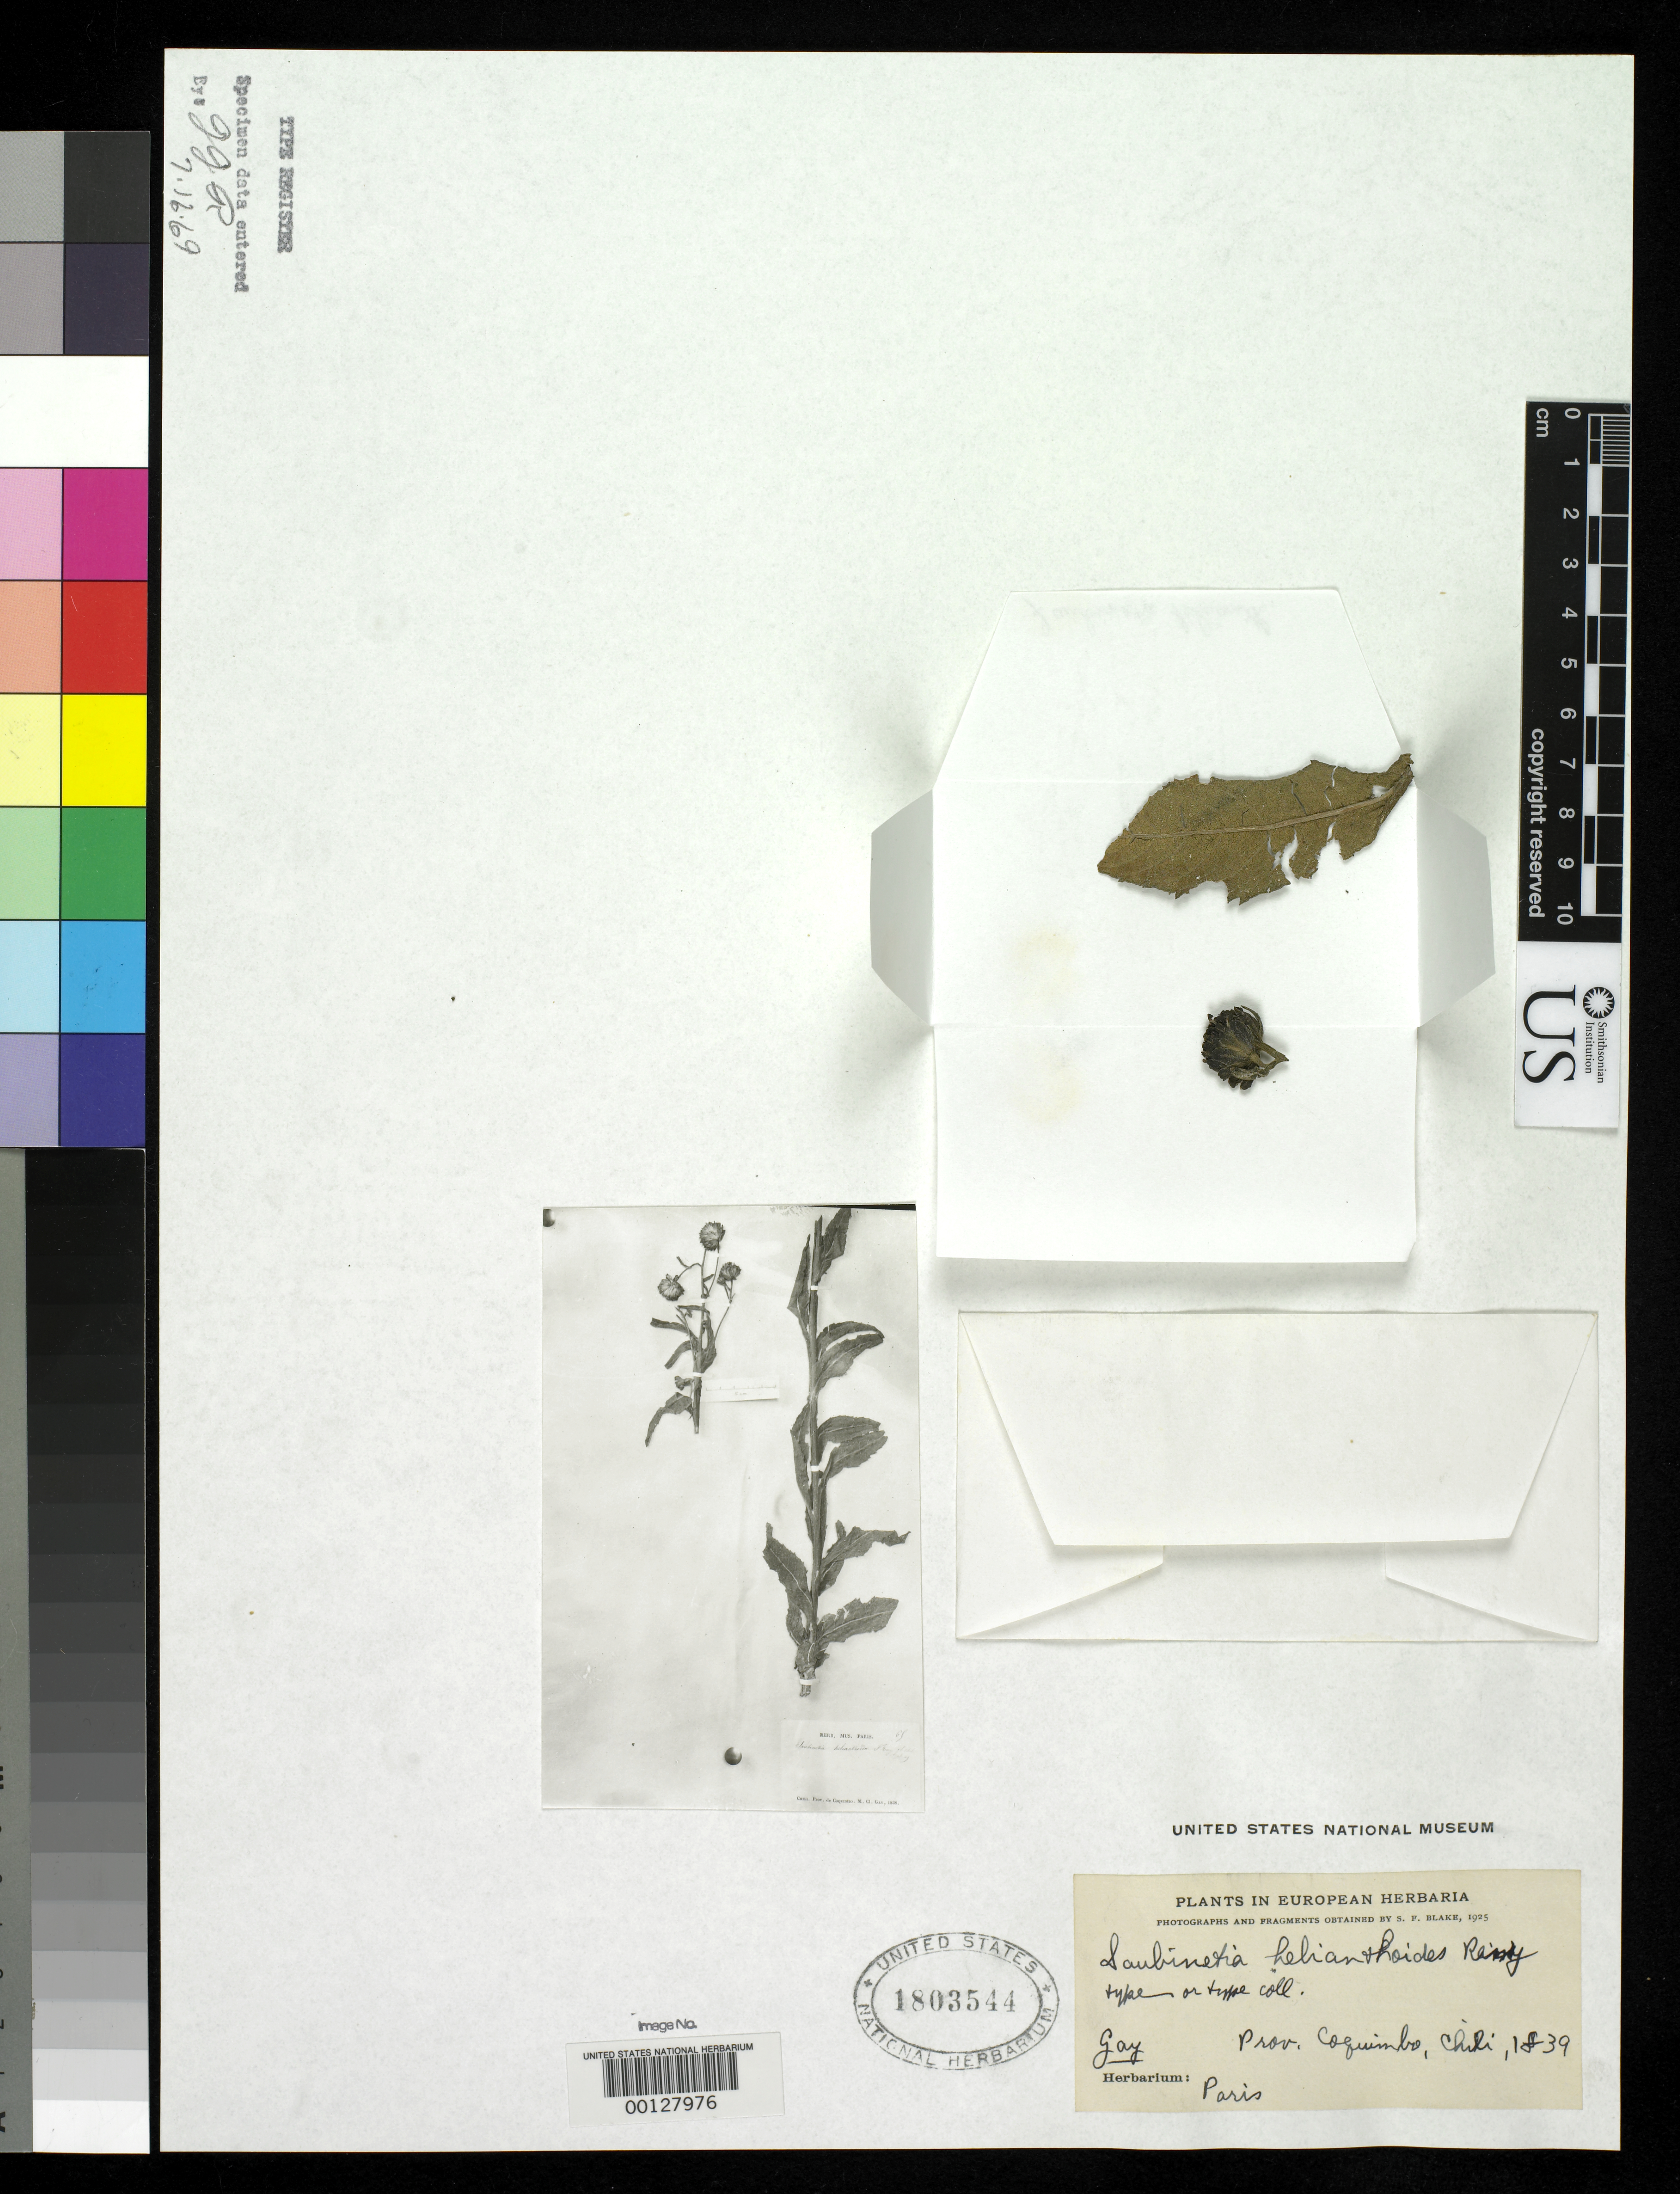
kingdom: Plantae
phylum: Tracheophyta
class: Magnoliopsida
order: Asterales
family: Asteraceae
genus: Saubinetia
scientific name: Saubinetia helianthoides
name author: J. Rémy in Gay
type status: Type Material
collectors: C. Gay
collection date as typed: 1839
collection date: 1839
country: Chile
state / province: Coquimbo (IV)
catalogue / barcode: US 1803544